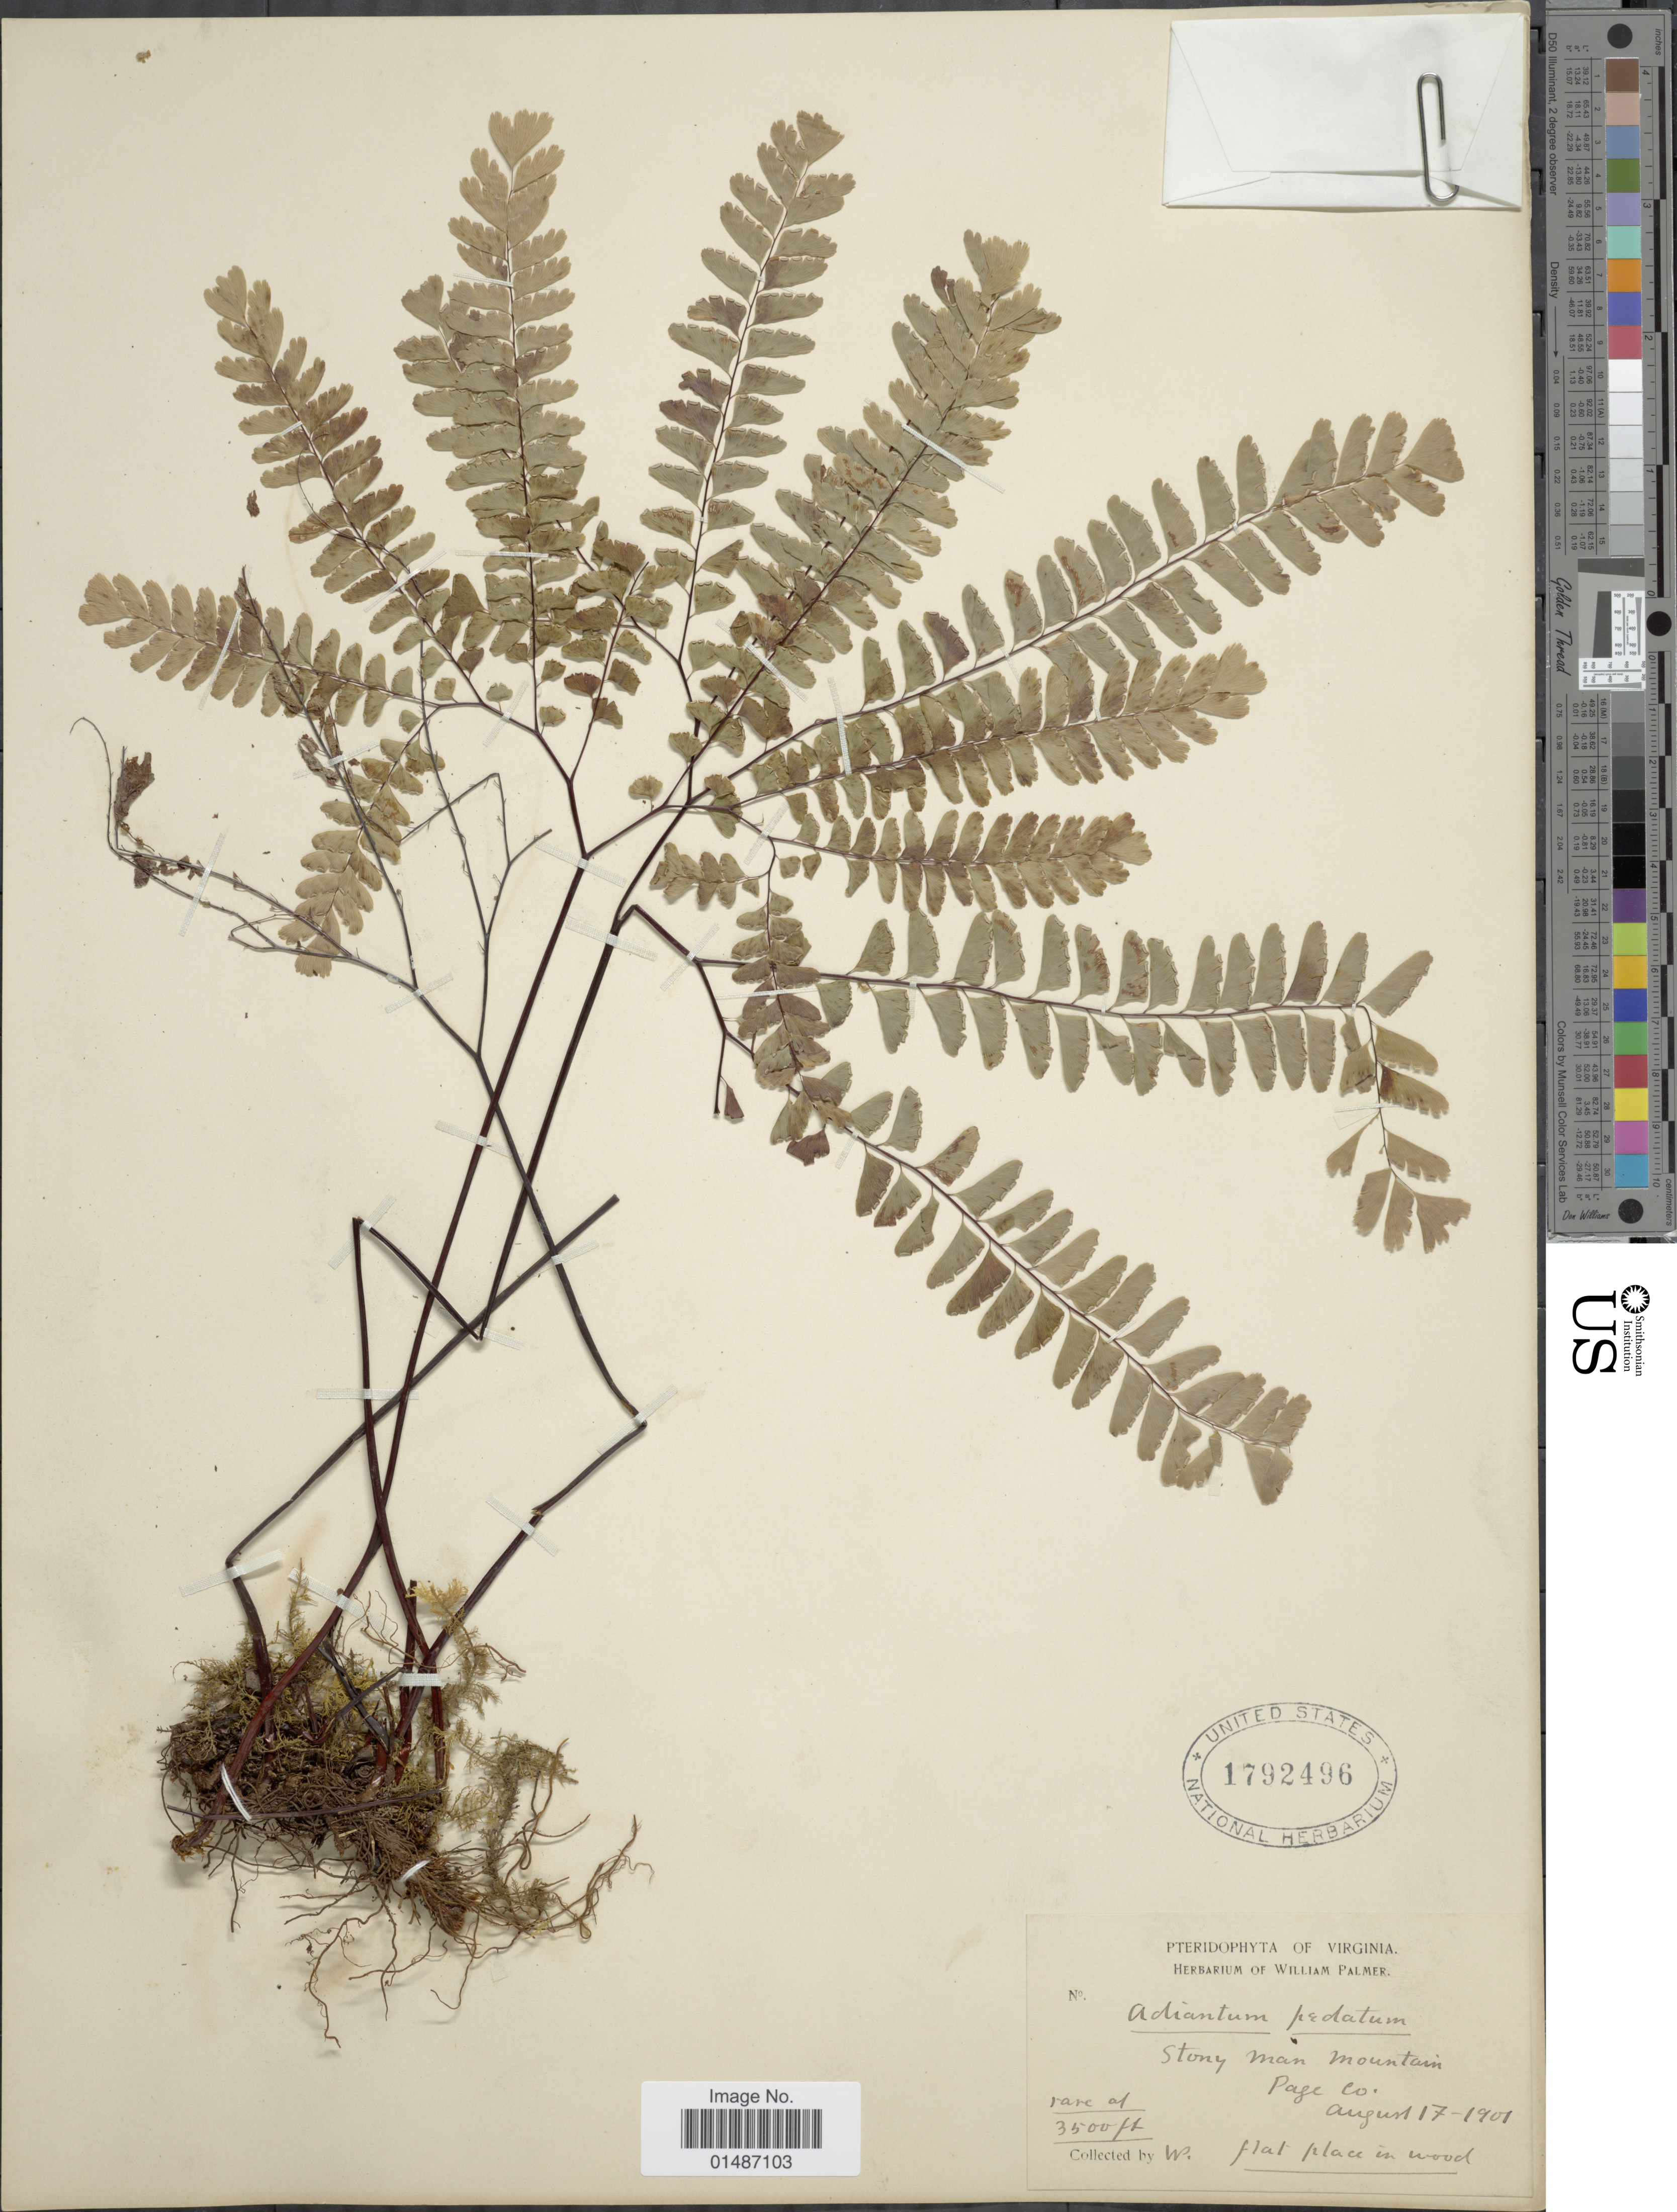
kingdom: Plantae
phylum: Tracheophyta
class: Polypodiopsida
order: Polypodiales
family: Pteridaceae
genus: Adiantum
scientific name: Adiantum pedatum var. pedatum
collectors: W. Palmer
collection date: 1901-08-17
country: United States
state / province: Virginia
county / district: Page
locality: Stony Man Mountain, Page Co.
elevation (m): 1067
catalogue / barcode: US 1792496